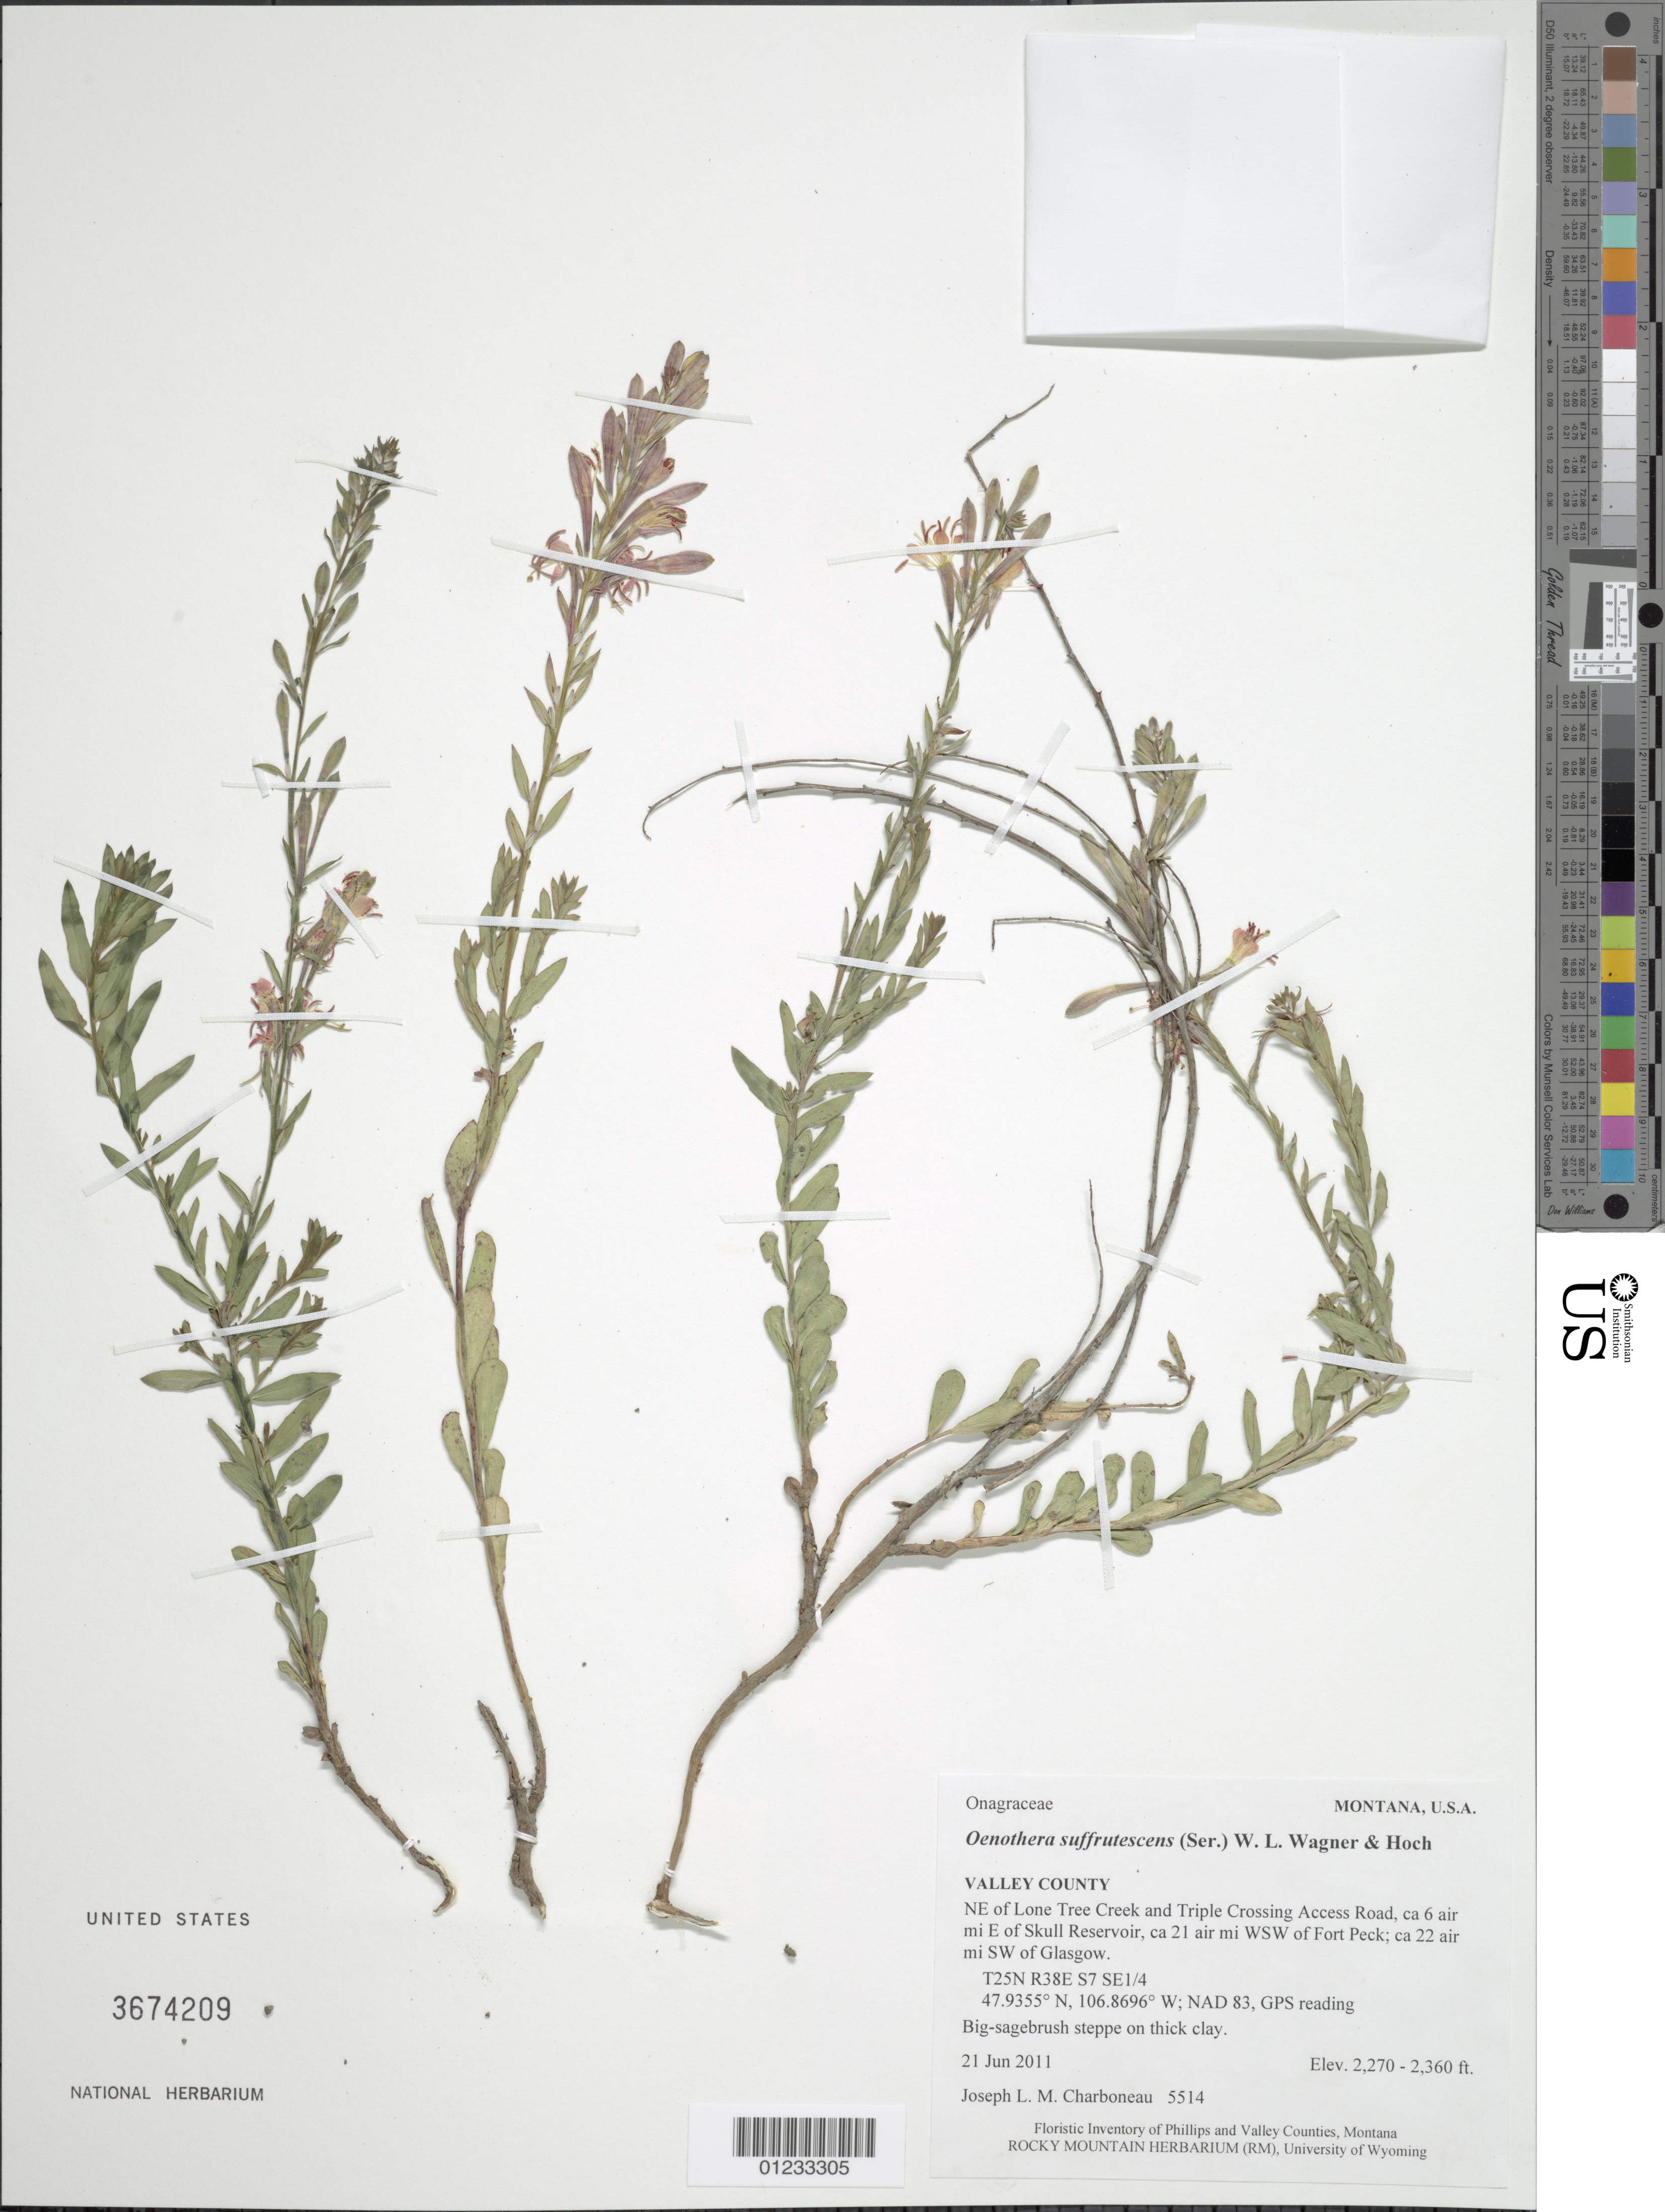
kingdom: Plantae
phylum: Tracheophyta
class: Magnoliopsida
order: Myrtales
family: Onagraceae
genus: Oenothera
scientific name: Oenothera suffrutescens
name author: (Ser.) W.L. Wagner & Hoch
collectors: J. L. M. Charboneau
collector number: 5514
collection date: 2007-06-20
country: United States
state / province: Montana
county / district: Valley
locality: NE of Lone Tree Creek and Triple Crossing Access Road, ca 6 air mi E of Skull Reservoir, ca 21 air mi WSW of Fort Peck; ca 22 air mi SW of Glasgow. T25N R38E S7 SE1/4 Landowner: BLM-HI-GL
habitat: Big-sagebrush steppe on thick clay.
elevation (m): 692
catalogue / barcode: US 3674209